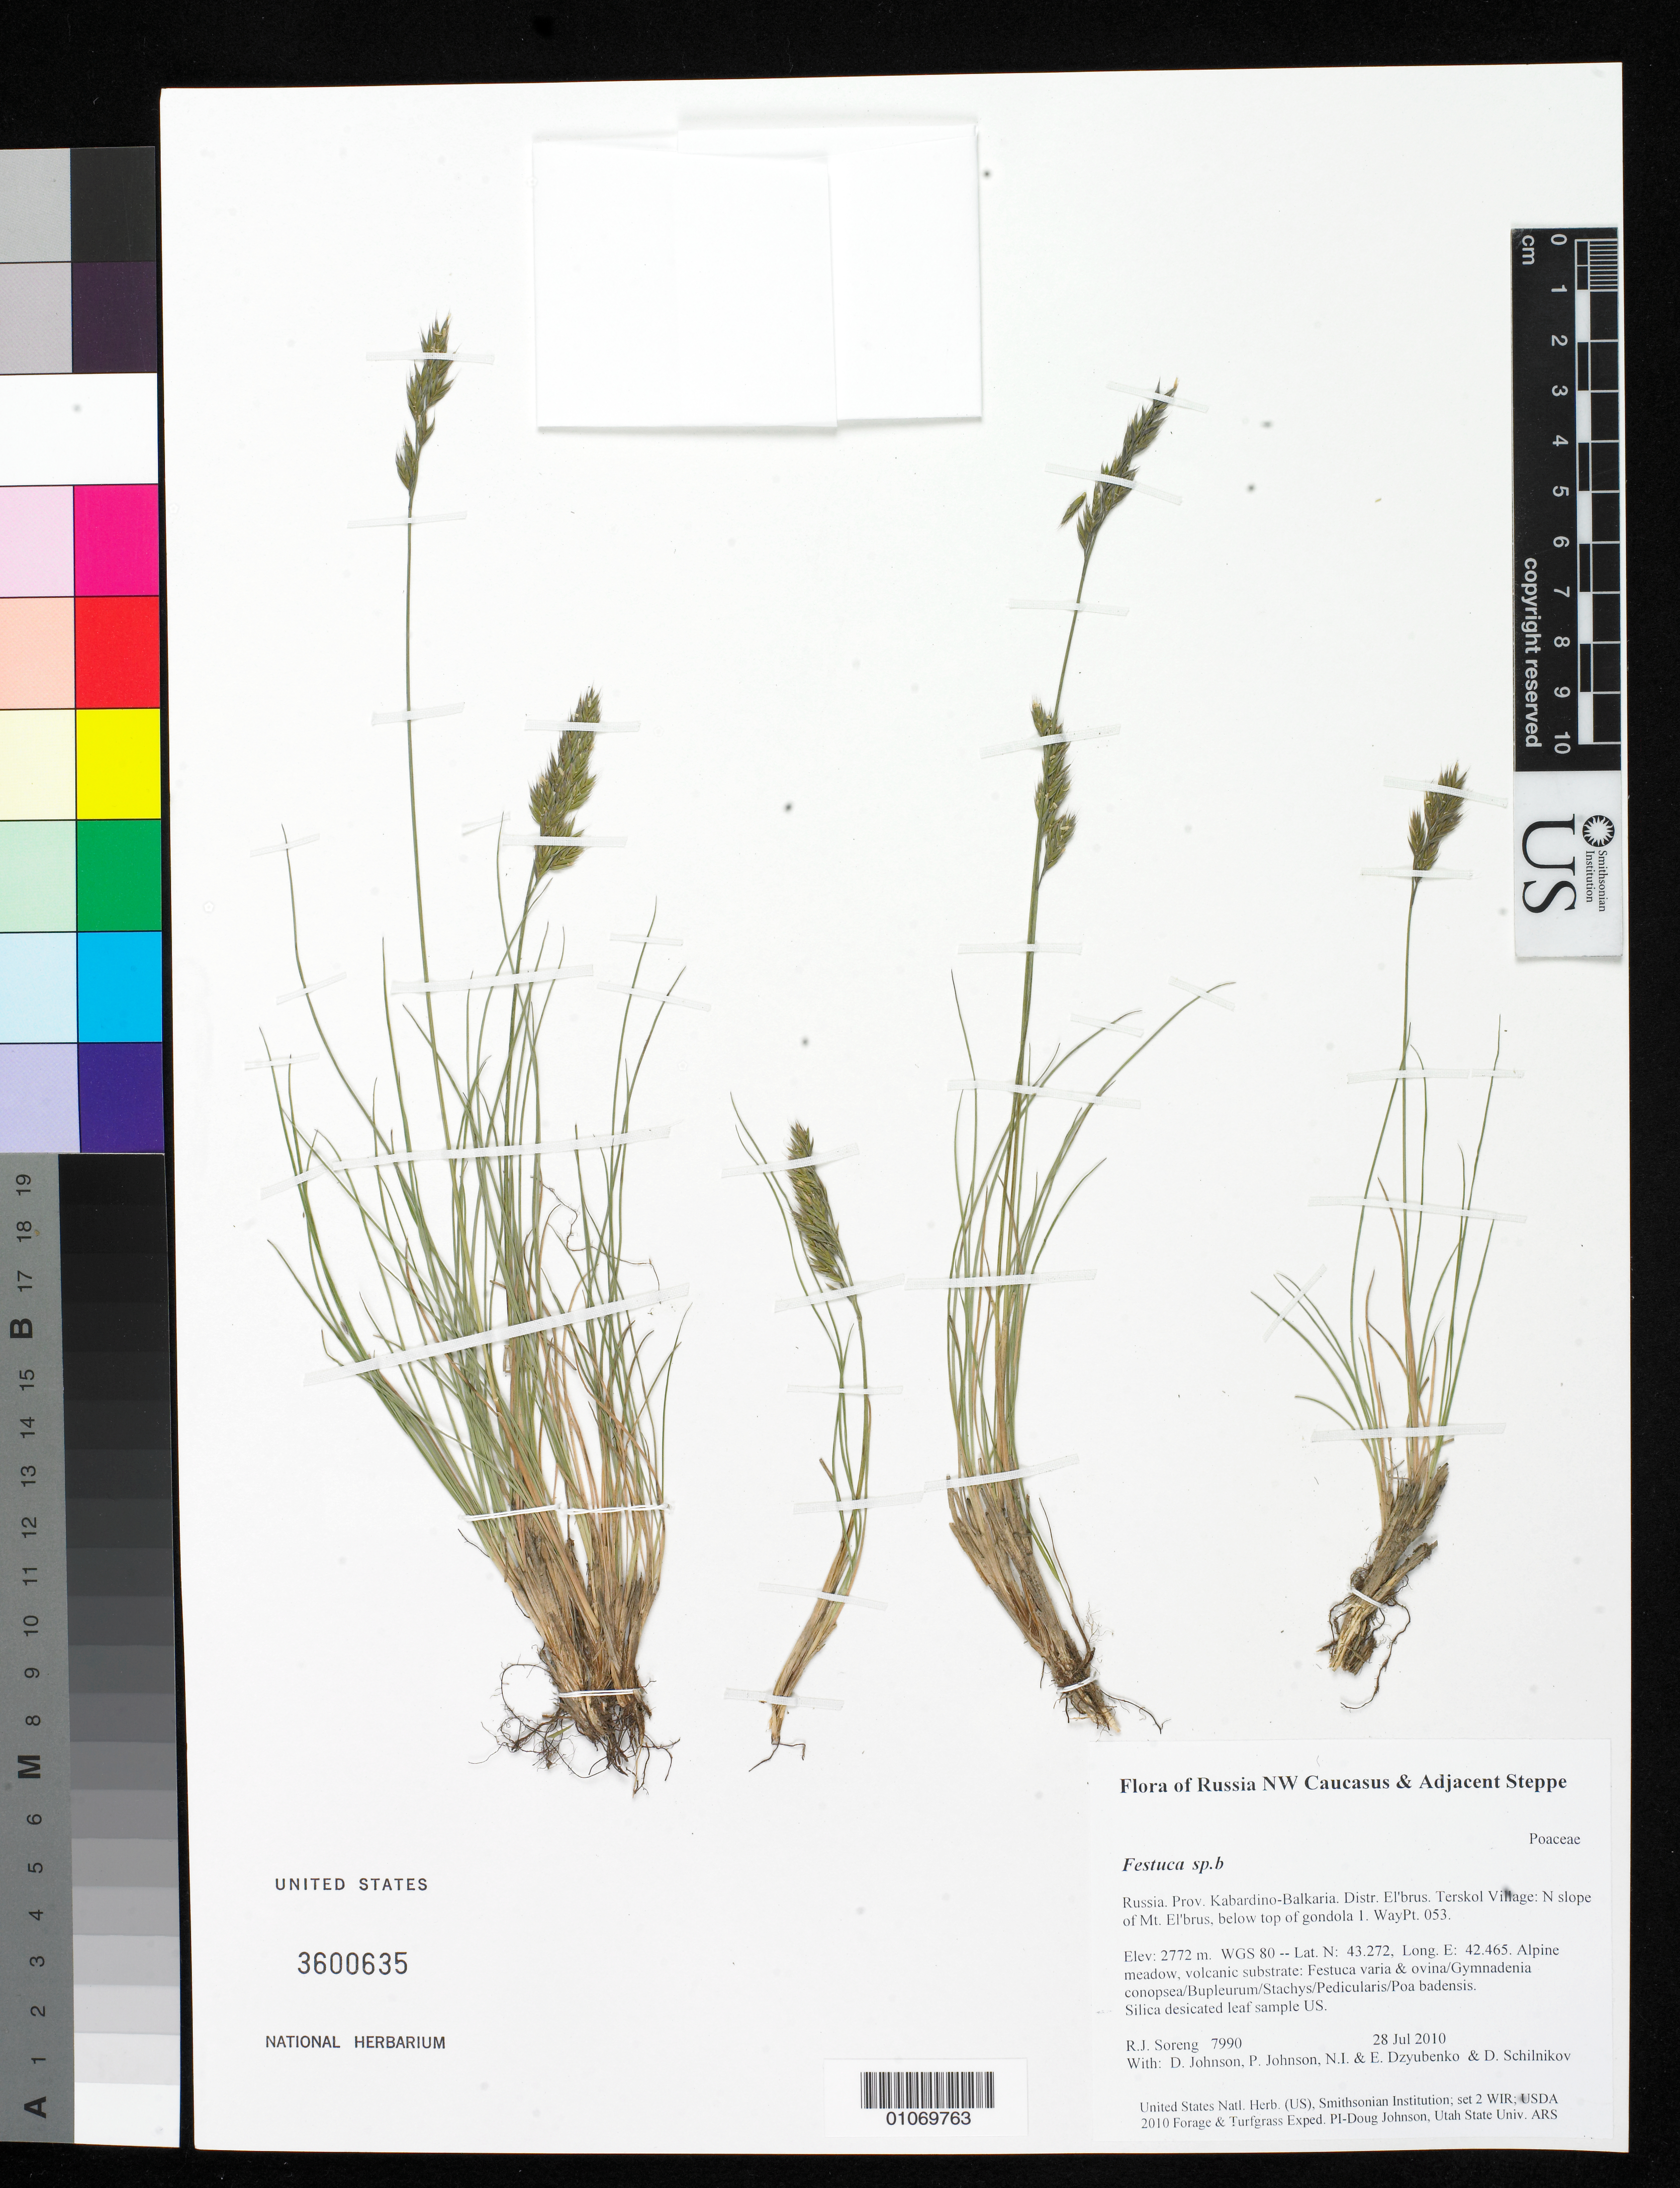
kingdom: Plantae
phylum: Tracheophyta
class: Liliopsida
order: Poales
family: Poaceae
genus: Festuca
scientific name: Festuca sp.b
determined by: Soreng, Robert J., Research Associate (BOT), Smithsonian Institution - National Museum of Natural History (UNITED STATES)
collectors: R. J. Soreng, D. Johnson, P. Johnson, N. Dzyubenko, E. Dzyubenko & D. Schilnikov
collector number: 7990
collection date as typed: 28 Jul 2010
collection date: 2010-07-28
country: Russian Federation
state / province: Kabardino-Balkar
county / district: El'brus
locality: Terskol Village: N slope of Mt. El'brus, below top of gondola 1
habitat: Alpine meadow, volcanic substrate: Festuca varia & ovina/Gymnadenia conopsea/Bupleurum/Stachys/Pedicularis/Poa badensis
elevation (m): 2772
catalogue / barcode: US 3600635